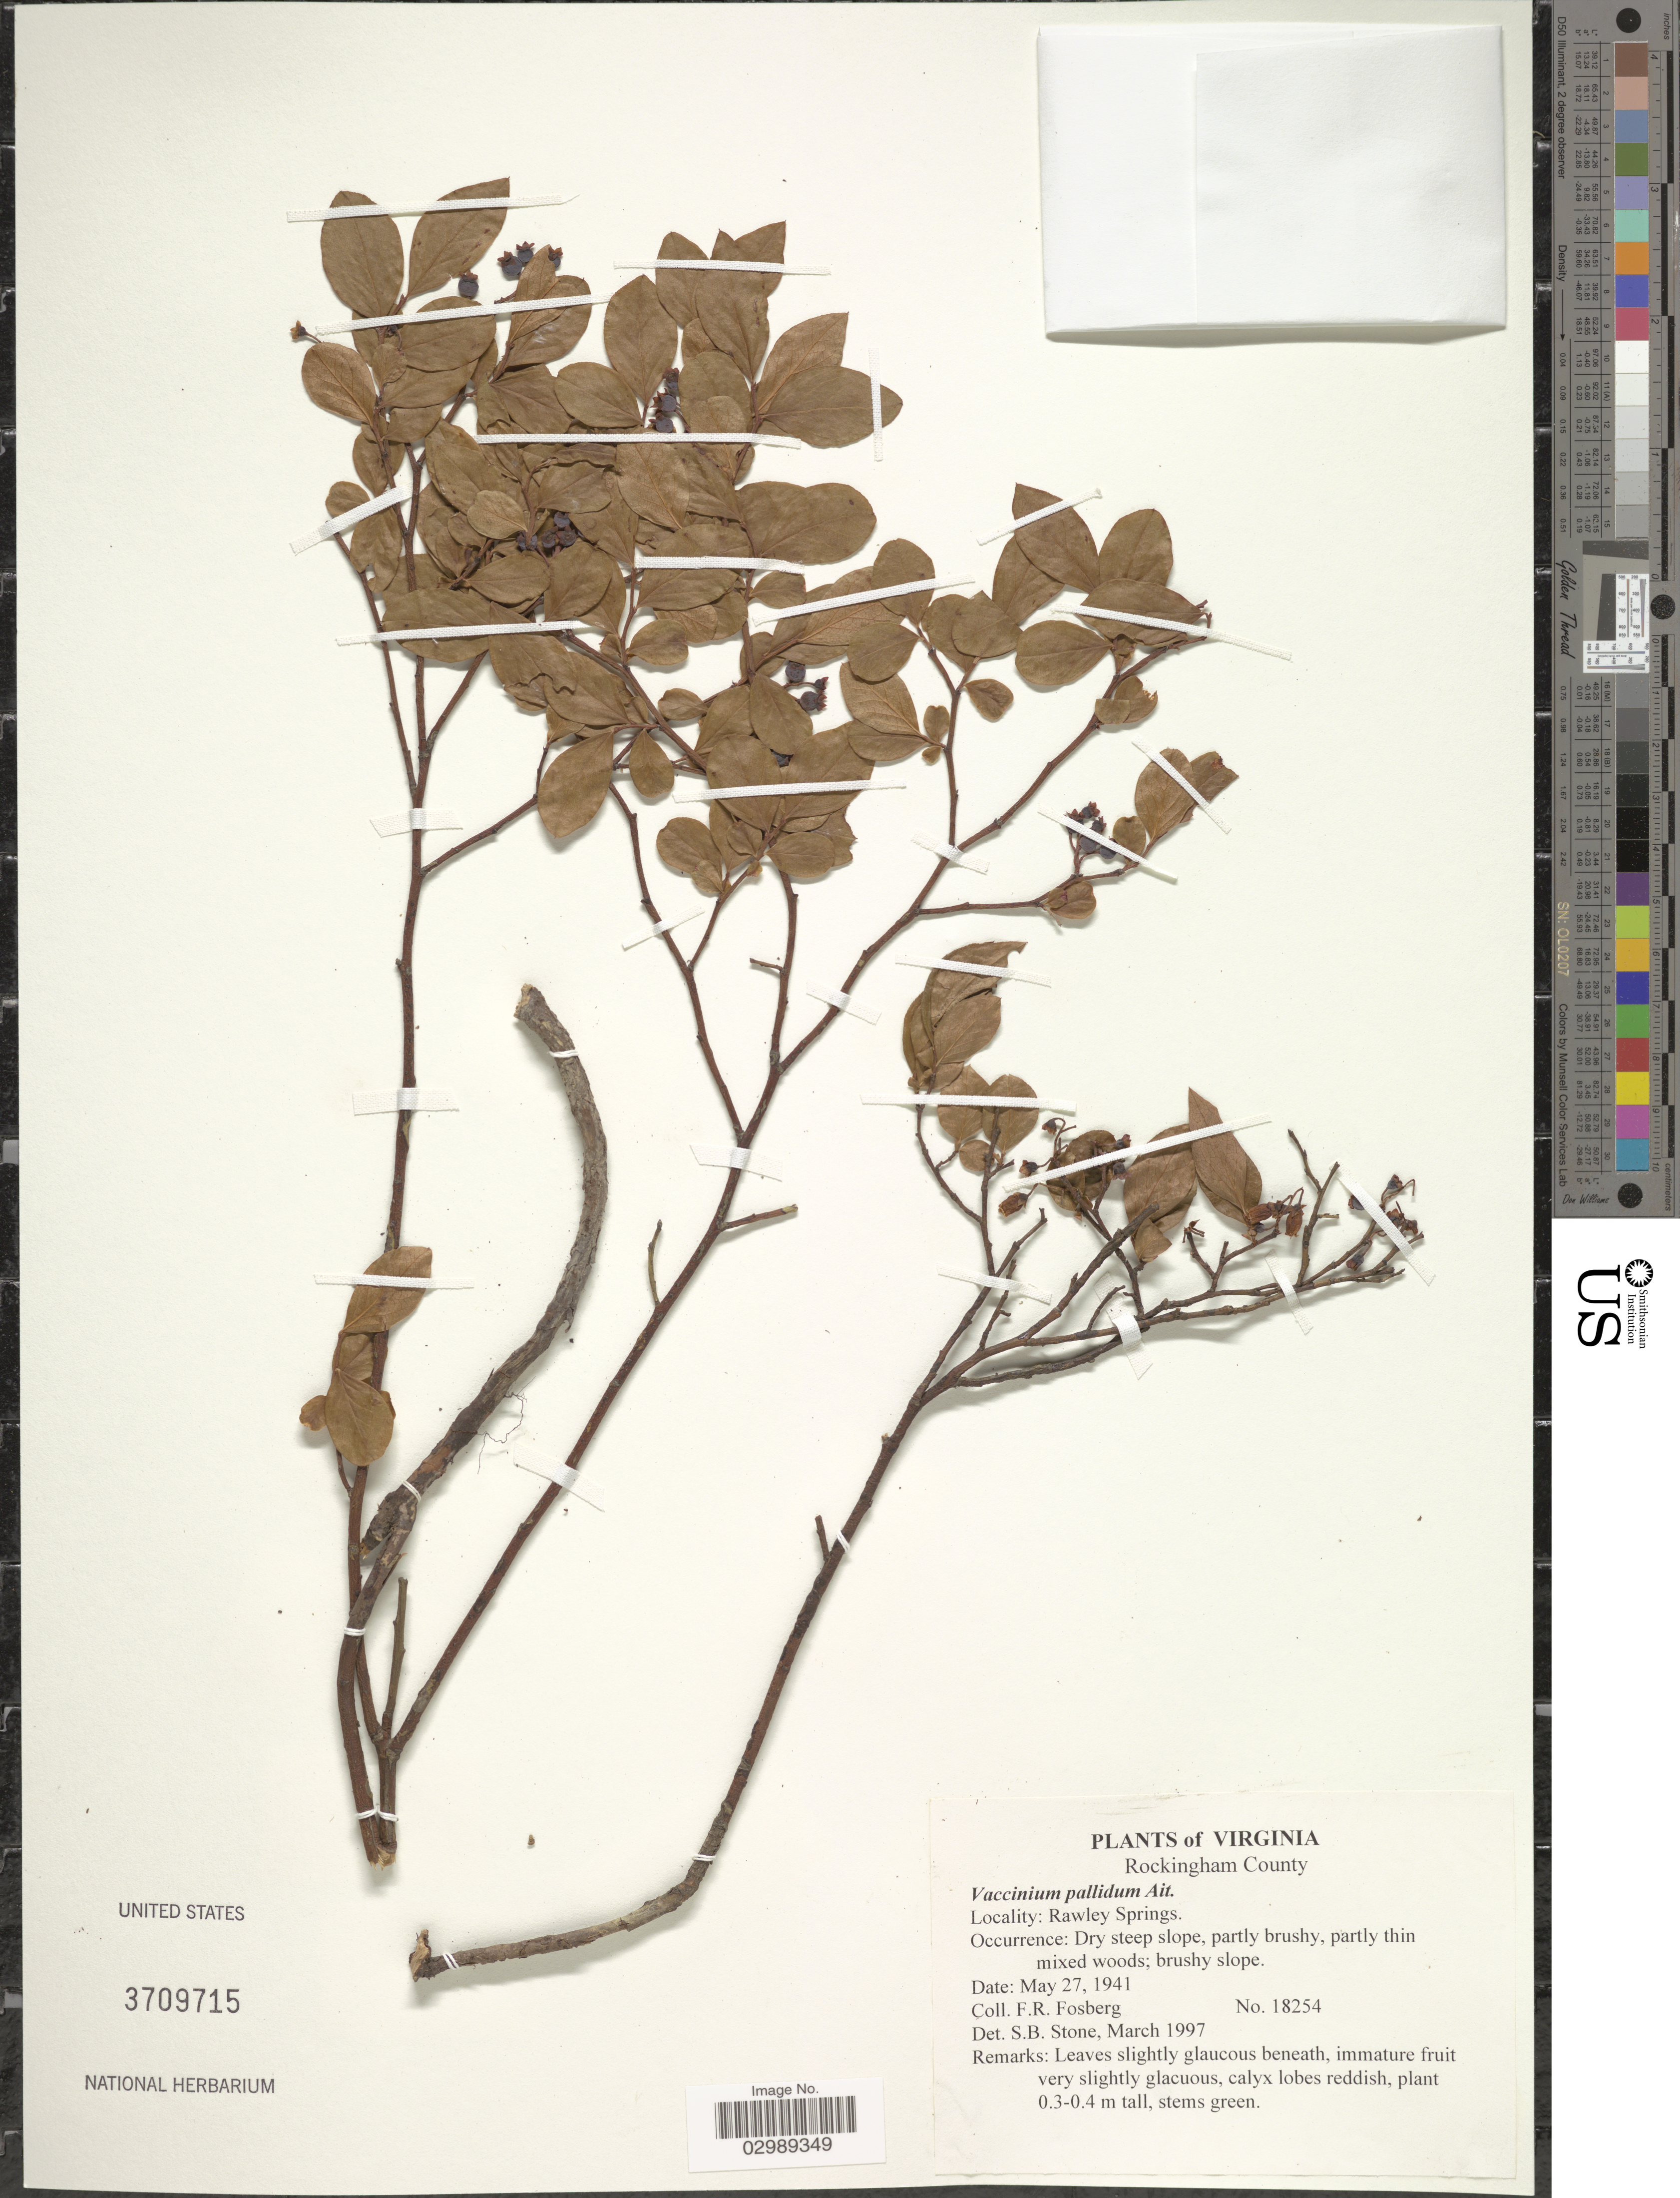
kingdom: Plantae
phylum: Tracheophyta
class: Magnoliopsida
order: Ericales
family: Ericaceae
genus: Vaccinium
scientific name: Vaccinium pallidum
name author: Aiton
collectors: F. R. Fosberg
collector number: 18254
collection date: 1941-05-27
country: United States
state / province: Virginia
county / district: Rockingham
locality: Rockingham County, Rawley Springs.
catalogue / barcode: US 3709715